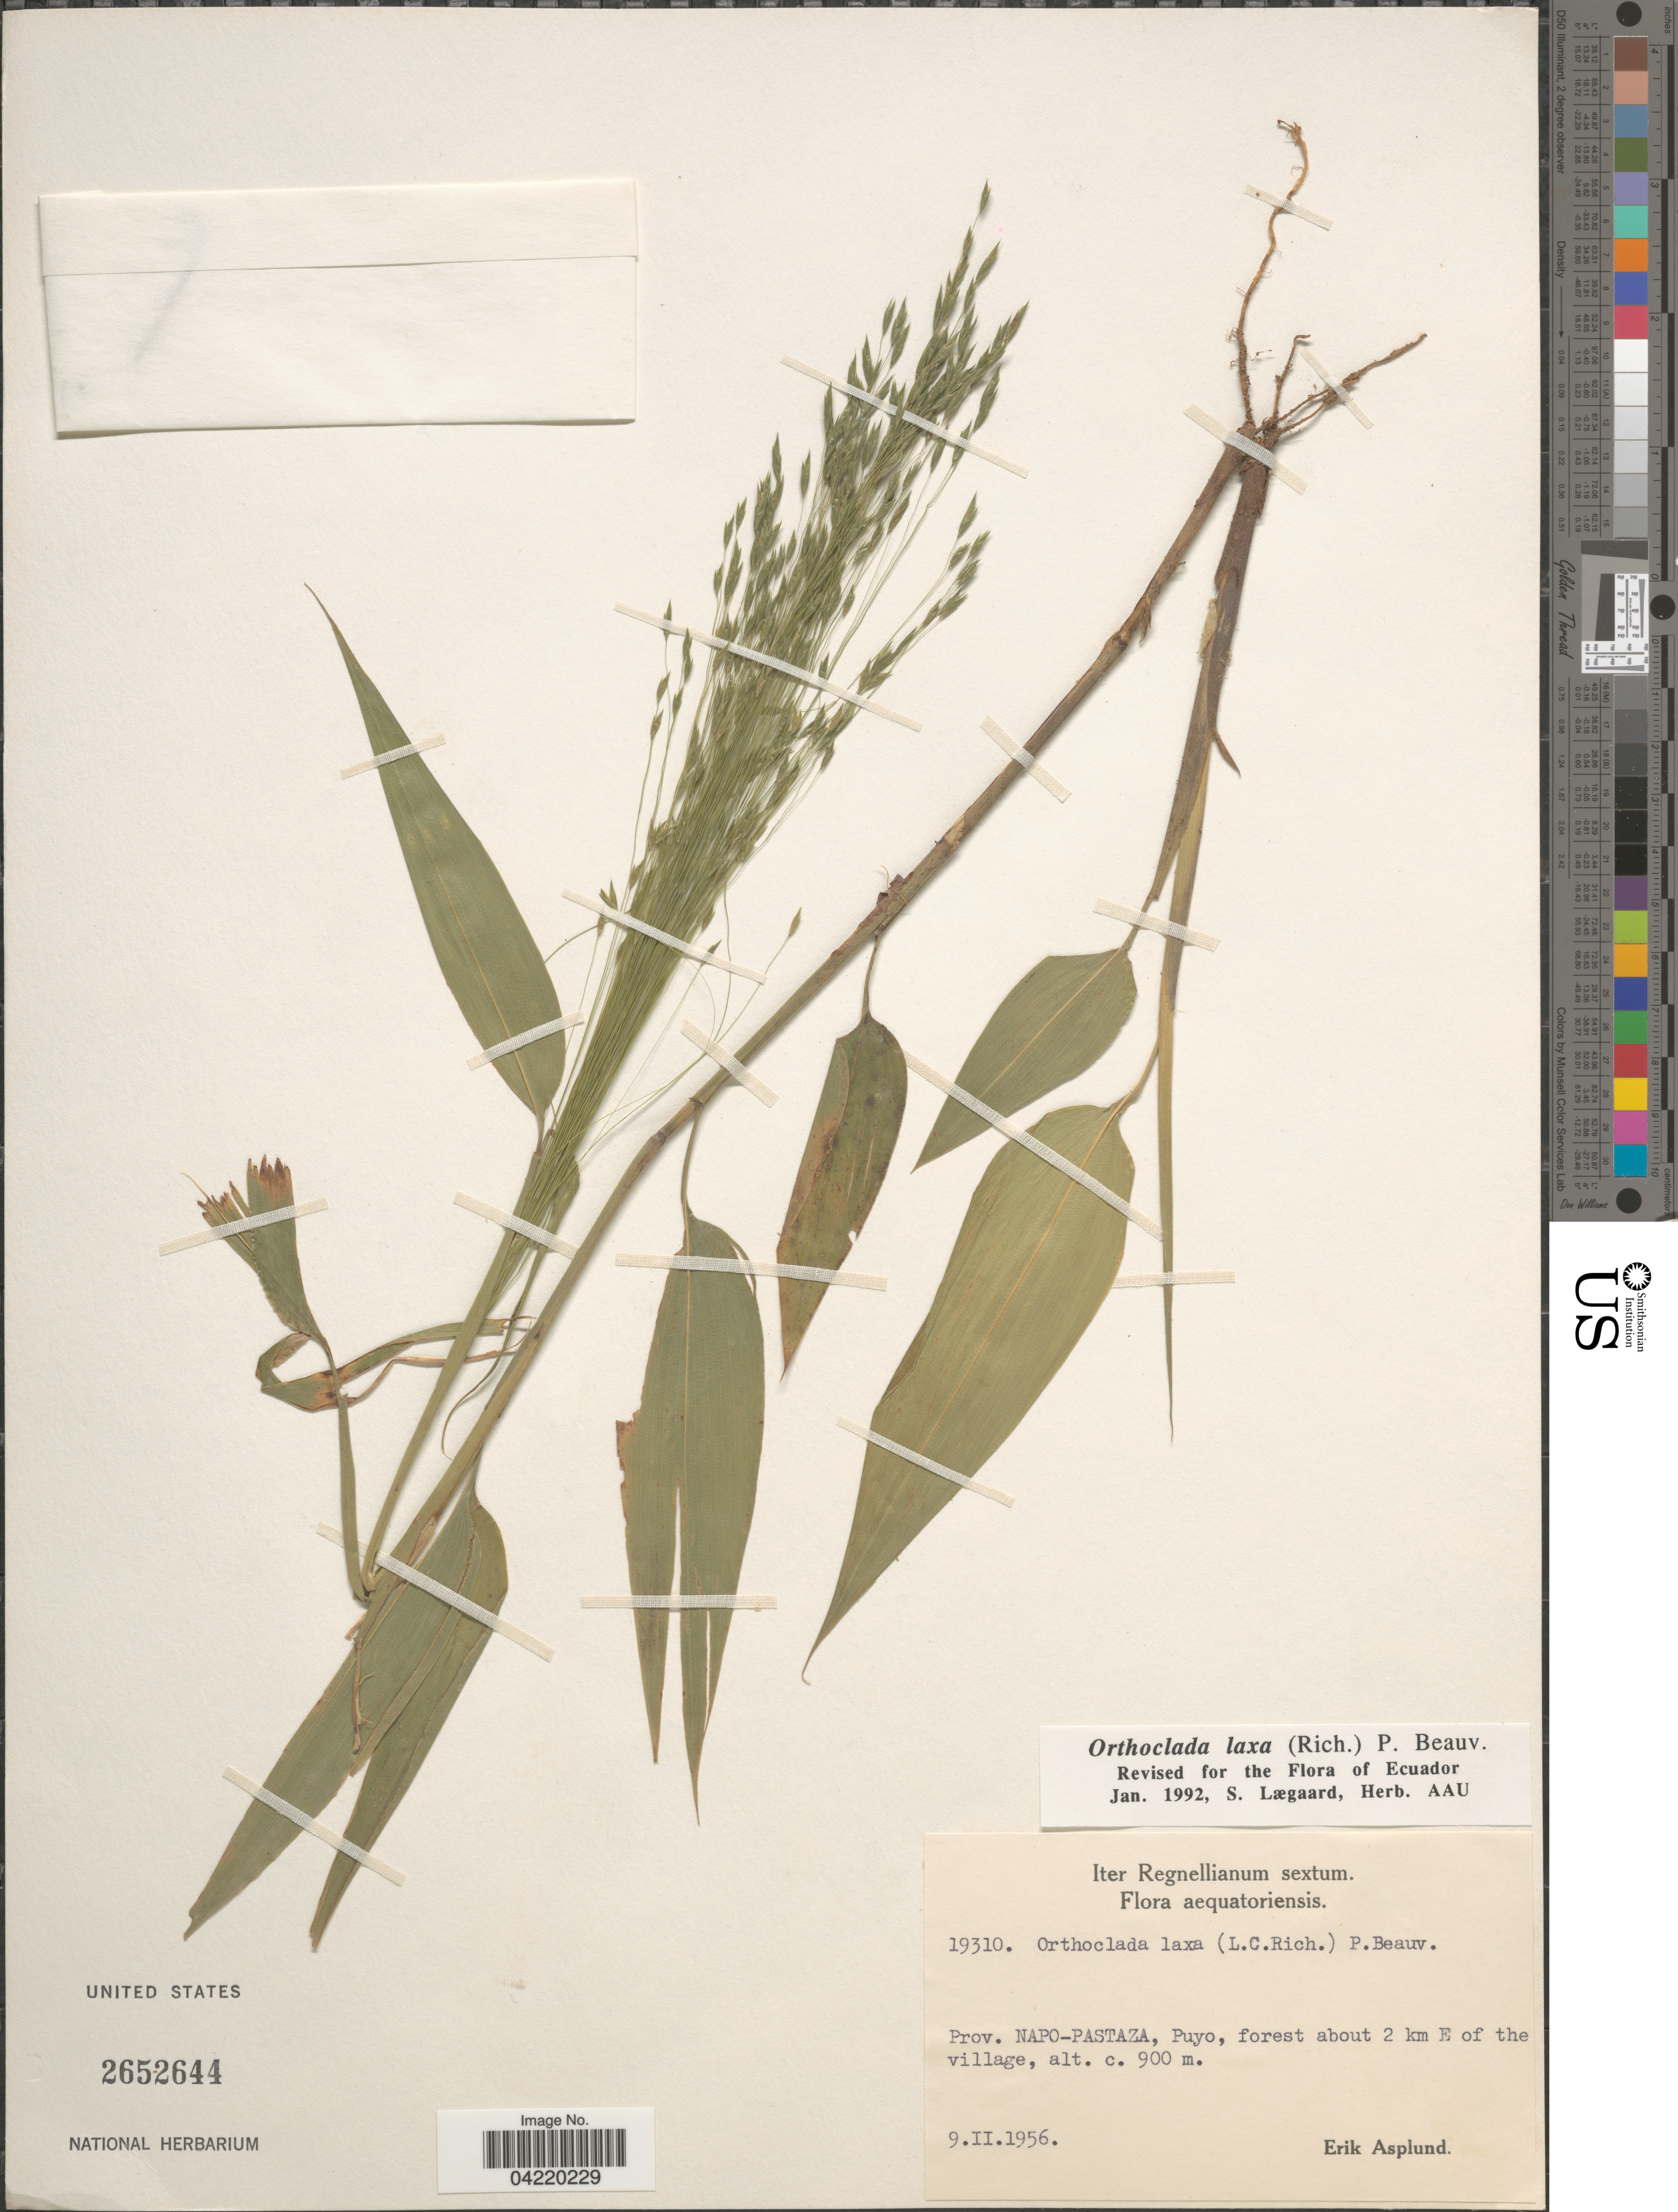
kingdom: Plantae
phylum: Tracheophyta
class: Liliopsida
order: Poales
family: Poaceae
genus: Orthoclada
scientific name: Orthoclada laxa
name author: P. Beauv.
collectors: E. Asplund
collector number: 19310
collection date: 1956-02-09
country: Ecuador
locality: Iter Regnellianum sextum. Prov. Napo-Pastaza, Puyo, forest about 2 km E of the village.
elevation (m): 900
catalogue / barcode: US 2652644